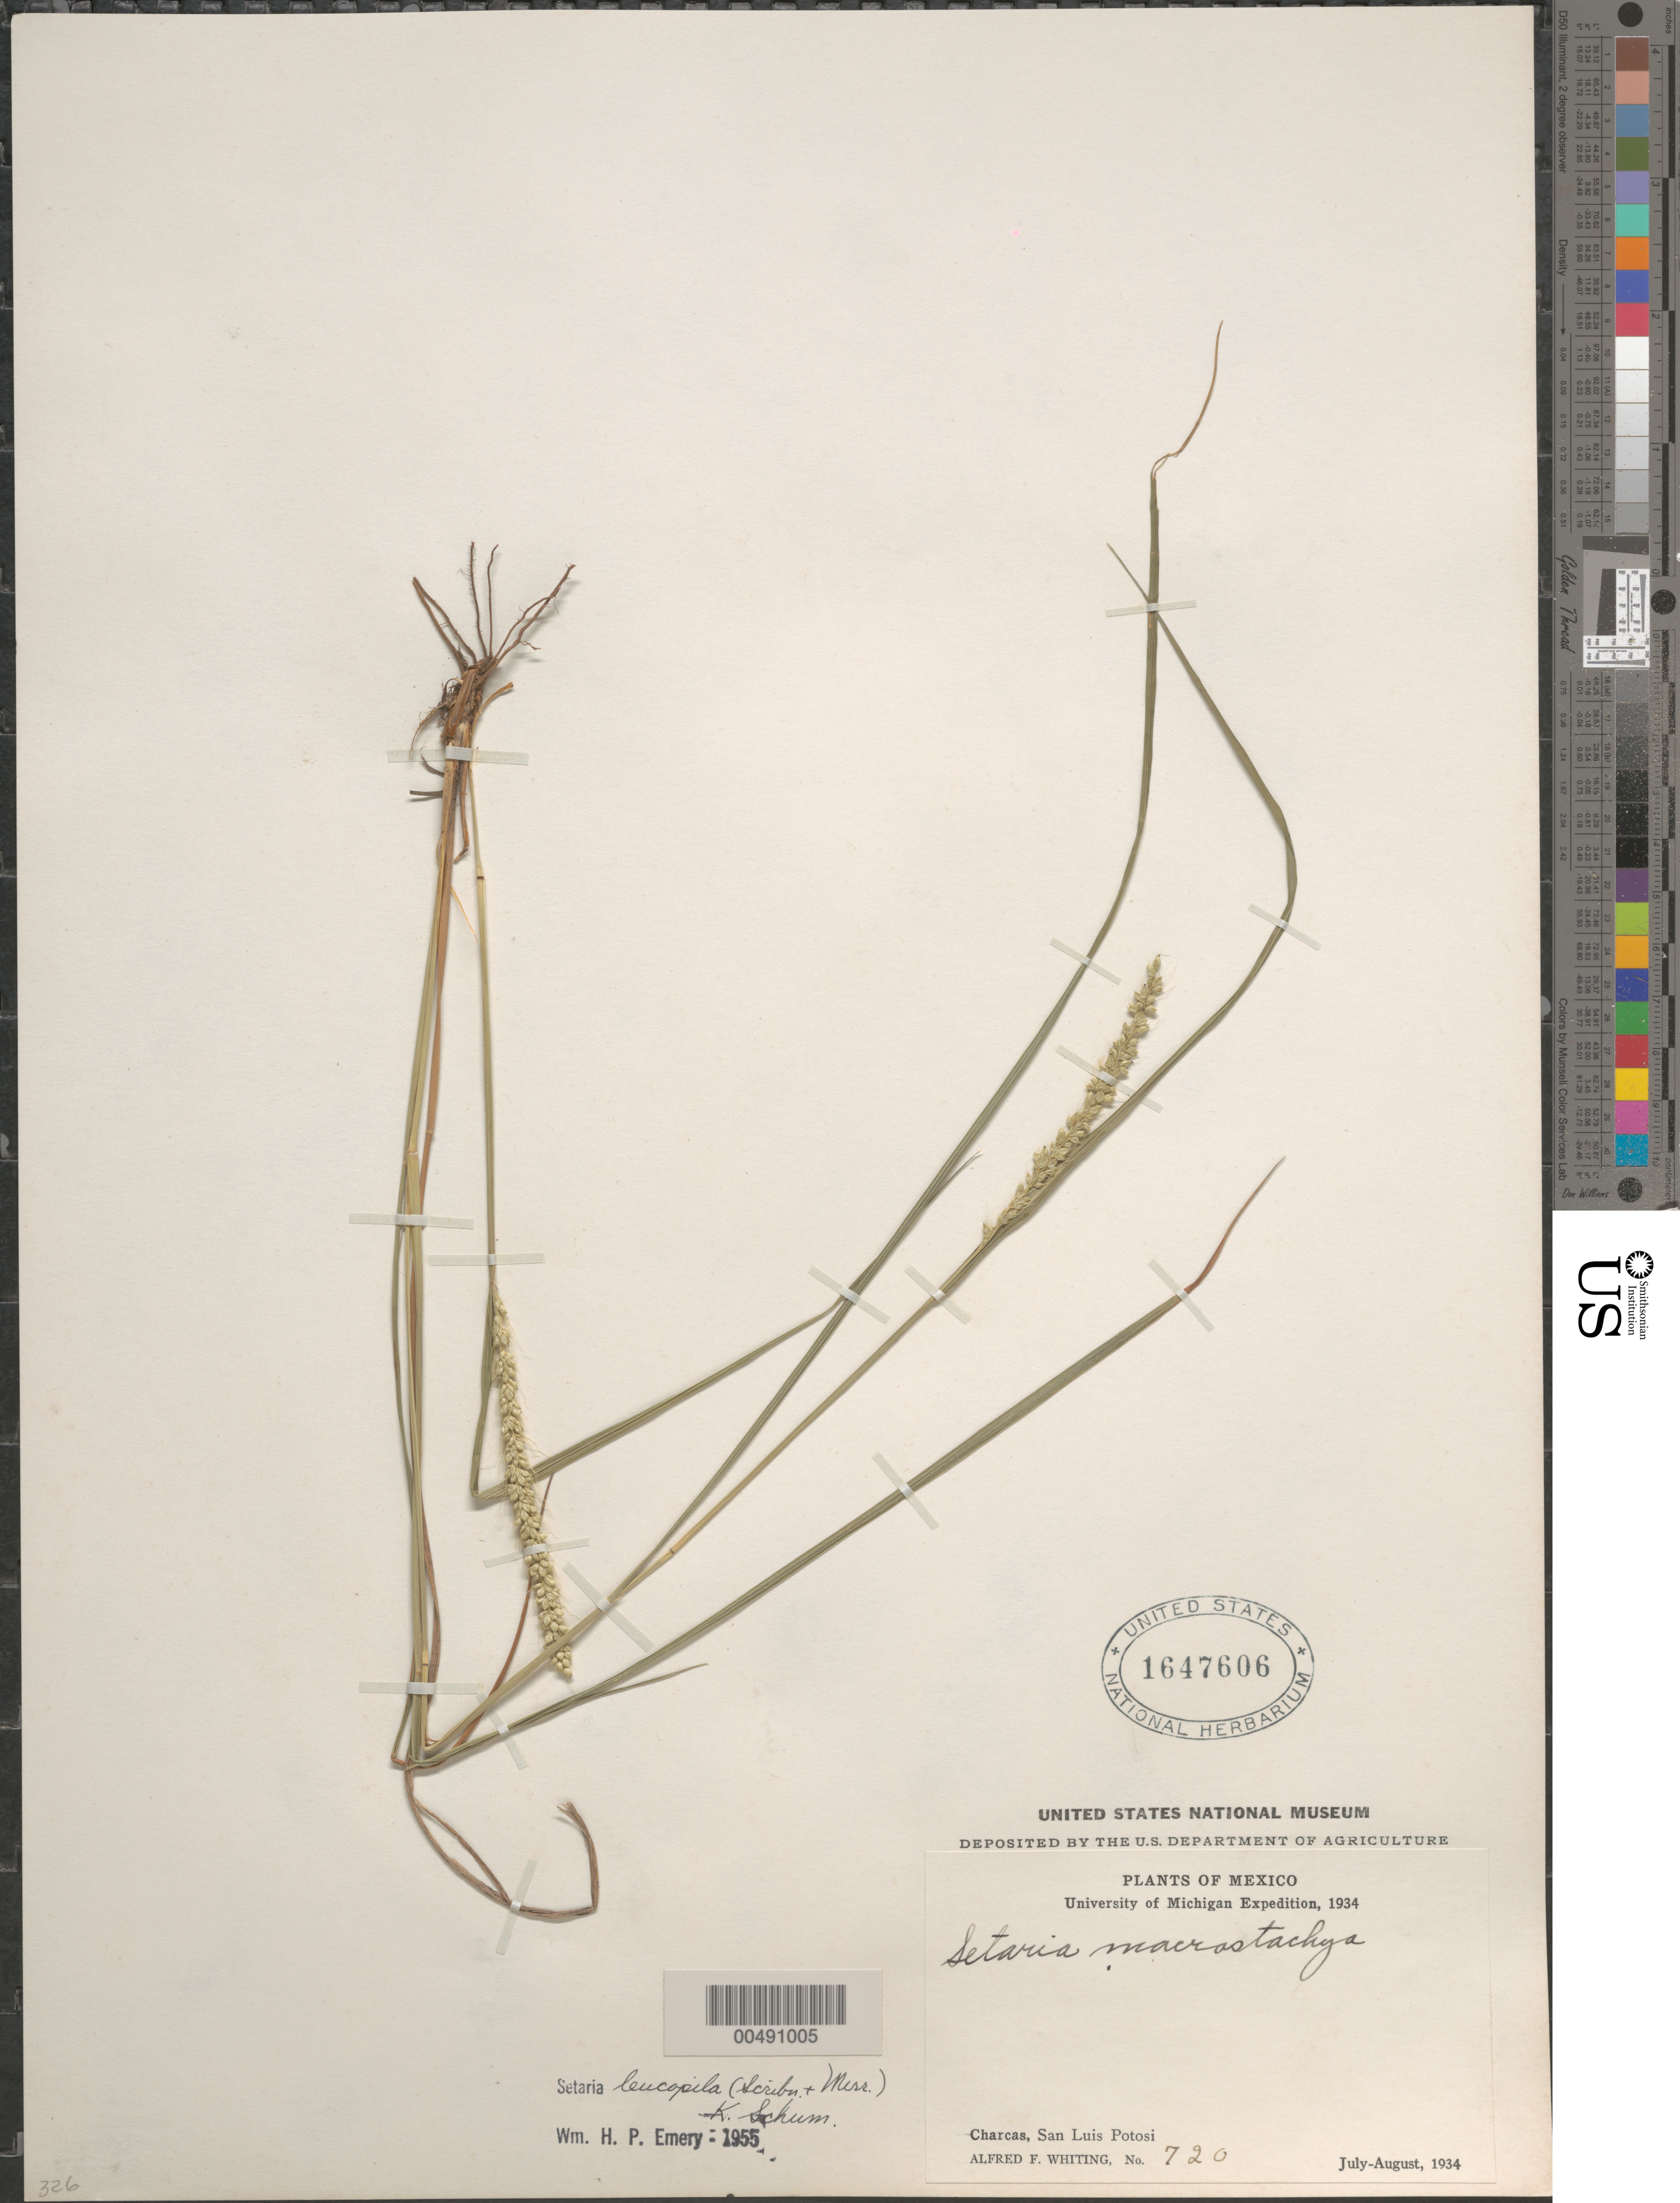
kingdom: Plantae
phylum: Tracheophyta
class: Liliopsida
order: Poales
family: Poaceae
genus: Setaria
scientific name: Setaria leucopila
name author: (Scribn. & Merr.) K. Schum.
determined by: Emery, W. H. P.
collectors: A. F. Whiting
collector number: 720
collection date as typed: Jul 1934 to Aug 1934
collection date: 1934-07/1934-08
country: Mexico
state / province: San Luis Potosi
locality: Charcas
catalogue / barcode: US 1647606